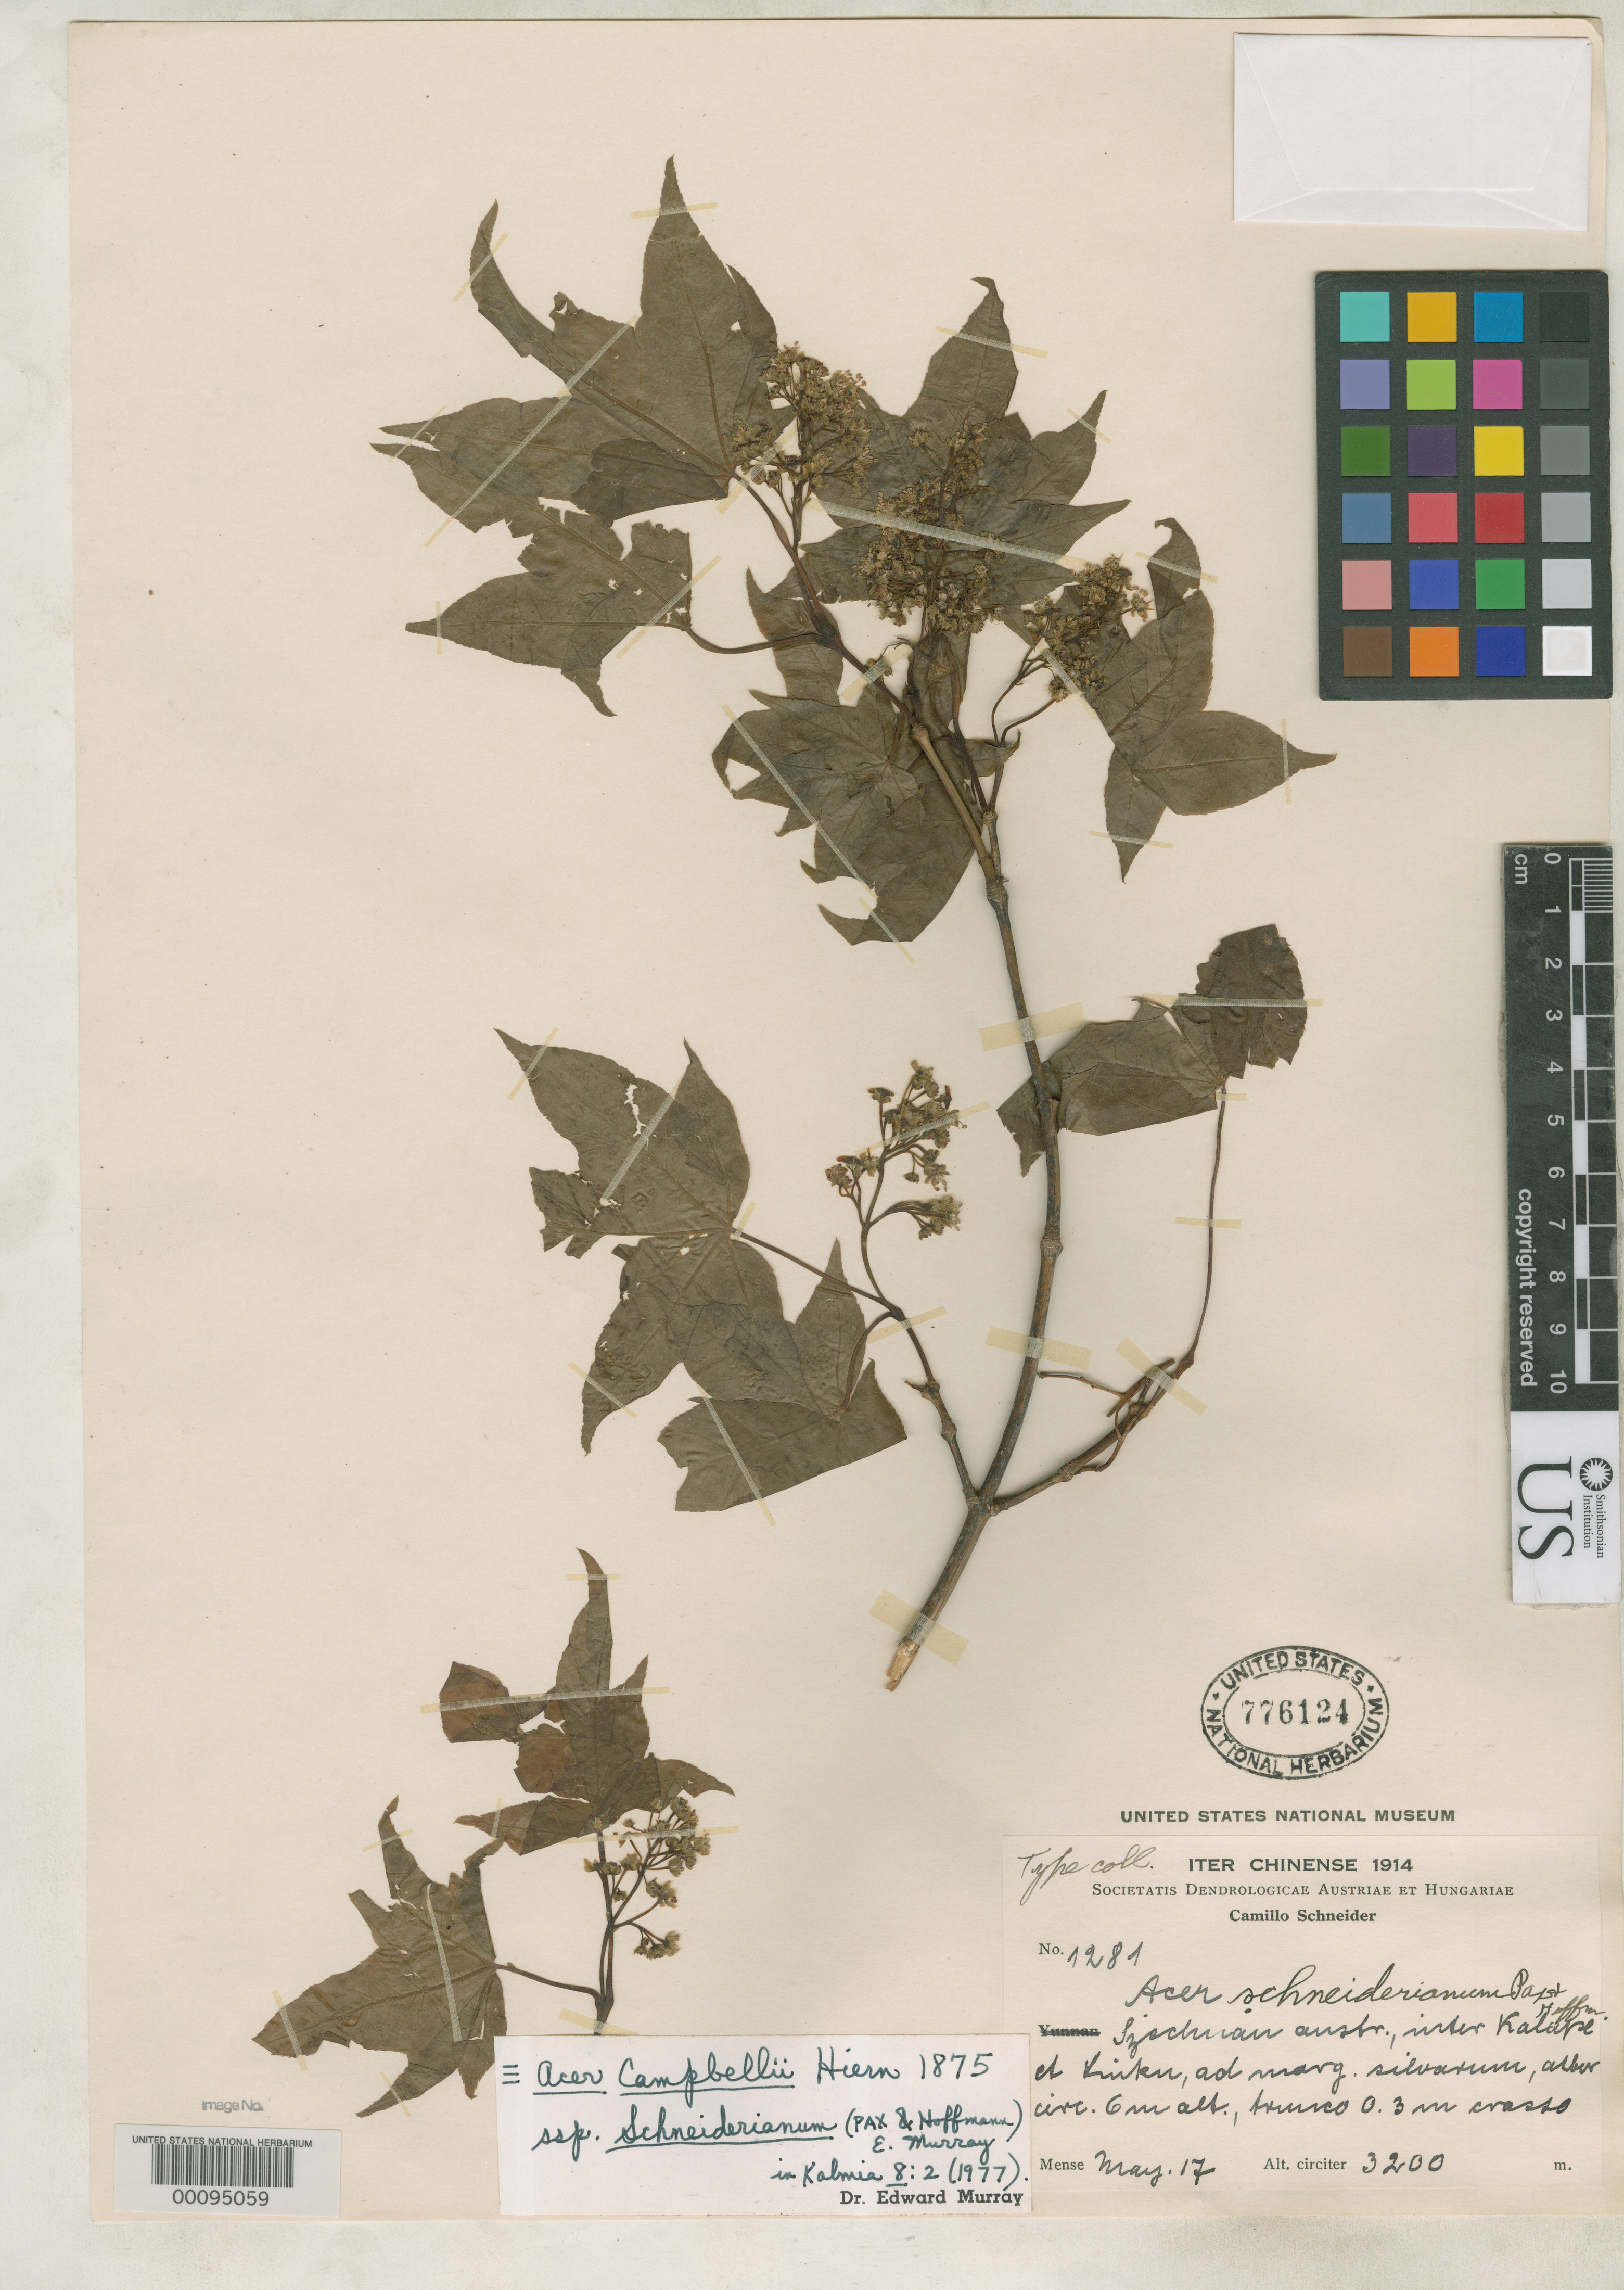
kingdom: Plantae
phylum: Tracheophyta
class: Magnoliopsida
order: Sapindales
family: Sapindaceae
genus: Acer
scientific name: Acer schneiderianum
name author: Pax & K. Hoffm.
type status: Isotype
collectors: C. K. Schneider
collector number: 1281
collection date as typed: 17 May 1914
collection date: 1914-05-17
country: China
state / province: Sichuan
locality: Zwischen Kalapa Und Liuku.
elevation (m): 3200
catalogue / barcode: US 776124